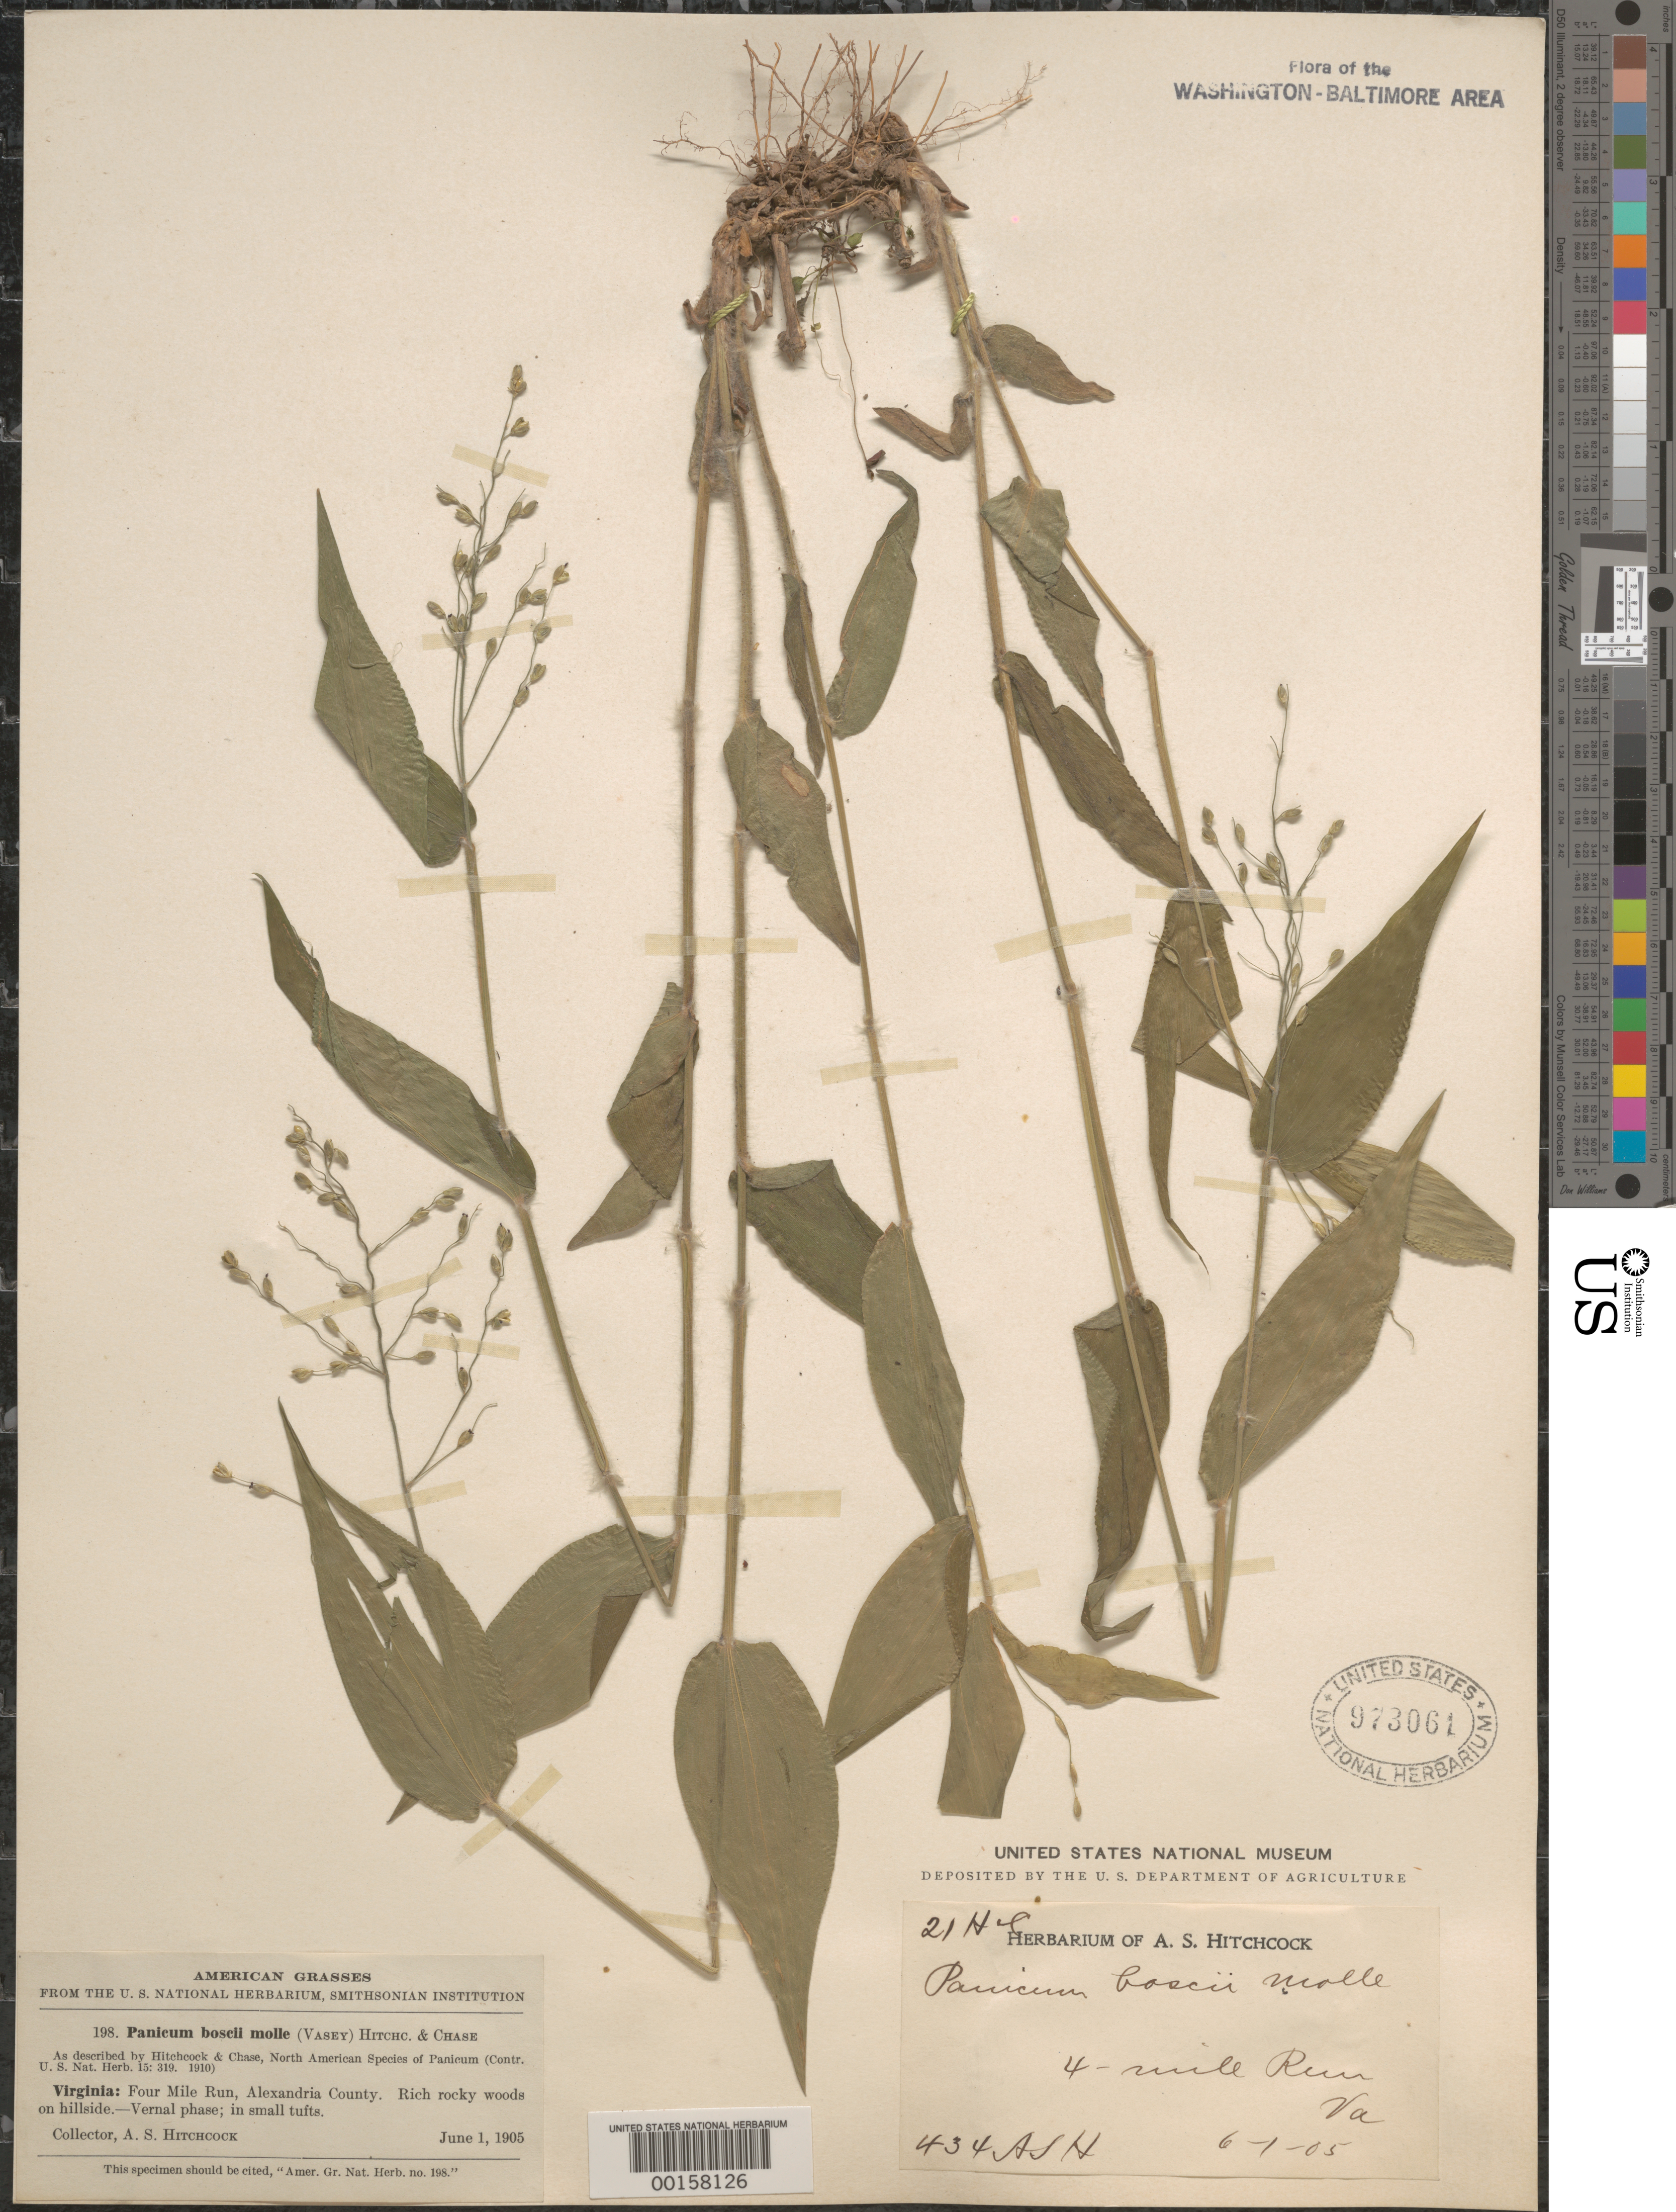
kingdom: Plantae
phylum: Tracheophyta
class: Liliopsida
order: Poales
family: Poaceae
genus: Dichanthelium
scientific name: Dichanthelium boscii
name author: (Poir.) Gould & C.A. Clark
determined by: Hitchcock, A. S.; Chase, [M.] A.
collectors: A. S. Hitchcock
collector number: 434 / 198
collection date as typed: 01 Jun 1905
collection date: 1905-06-01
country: United States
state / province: Virginia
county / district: Arlington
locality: Four Mile Run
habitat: Rich rocky woods on hillside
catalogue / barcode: US 973061